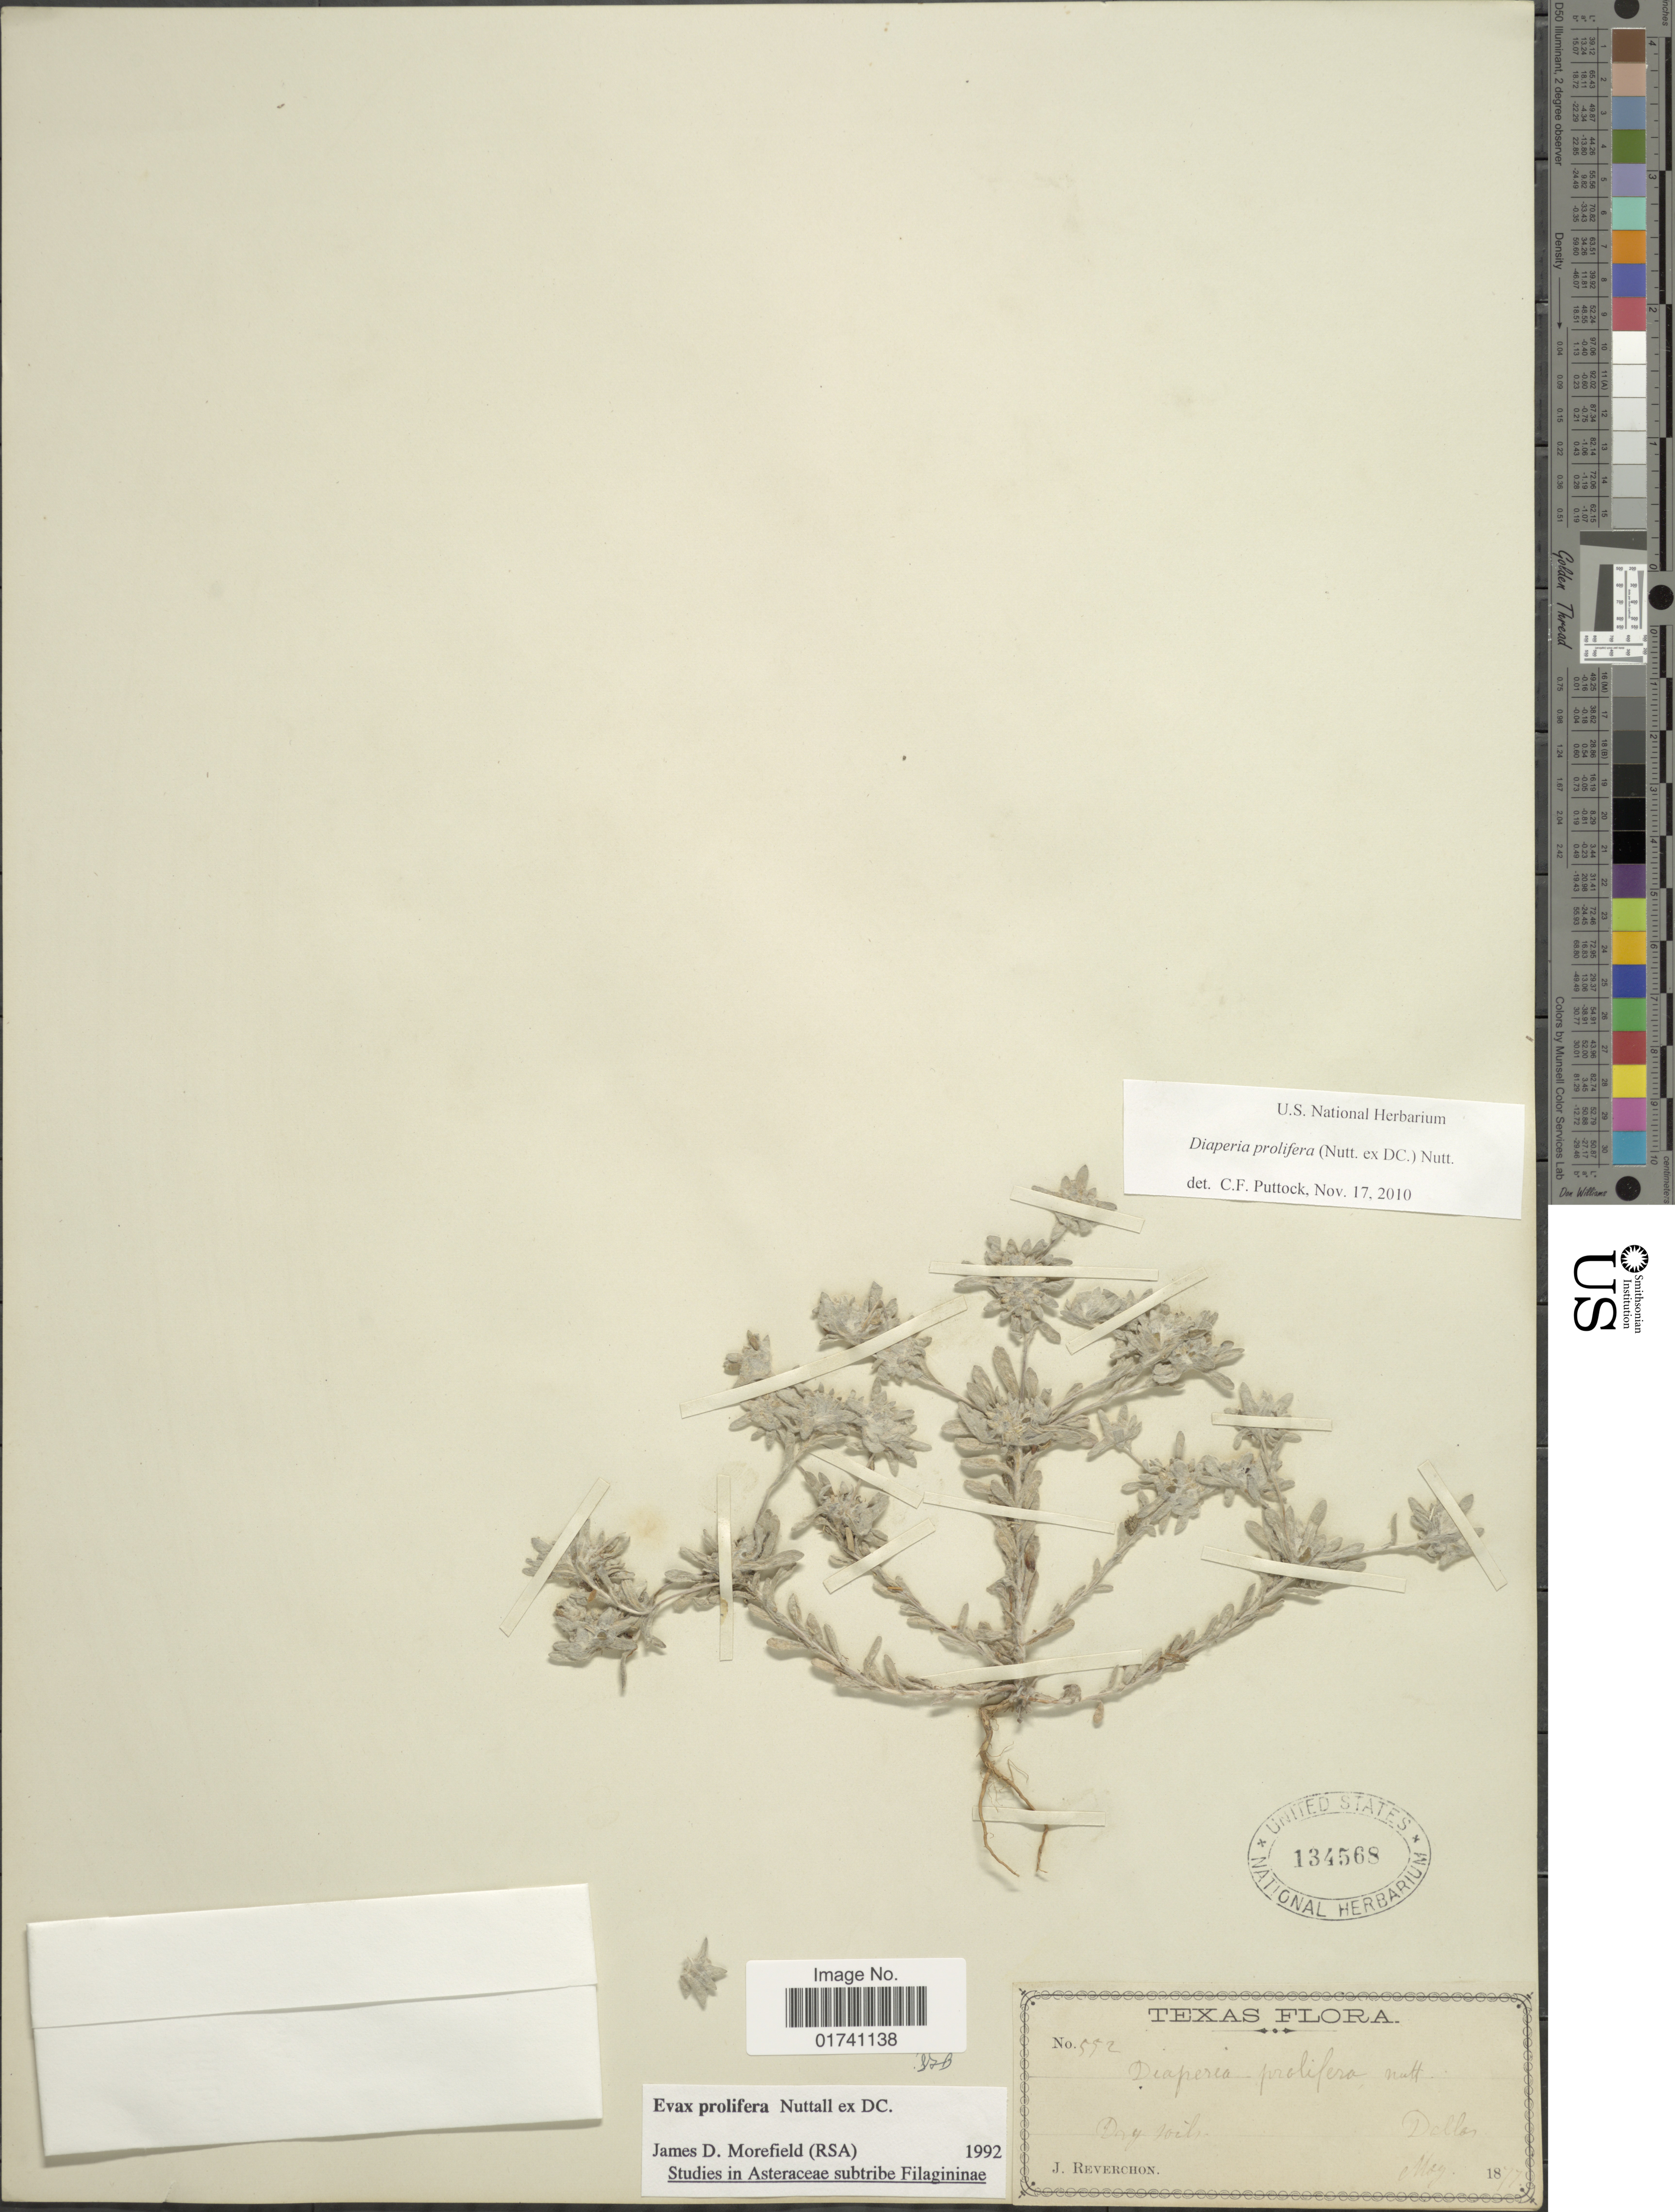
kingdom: Plantae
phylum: Tracheophyta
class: Magnoliopsida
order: Asterales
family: Asteraceae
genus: Diaperia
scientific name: Diaperia prolifera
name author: (Nutt. ex DC.) Morefield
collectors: J. Reverchon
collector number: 592*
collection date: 1877-05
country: United States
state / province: Texas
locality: Dallas.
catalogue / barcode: US 134568